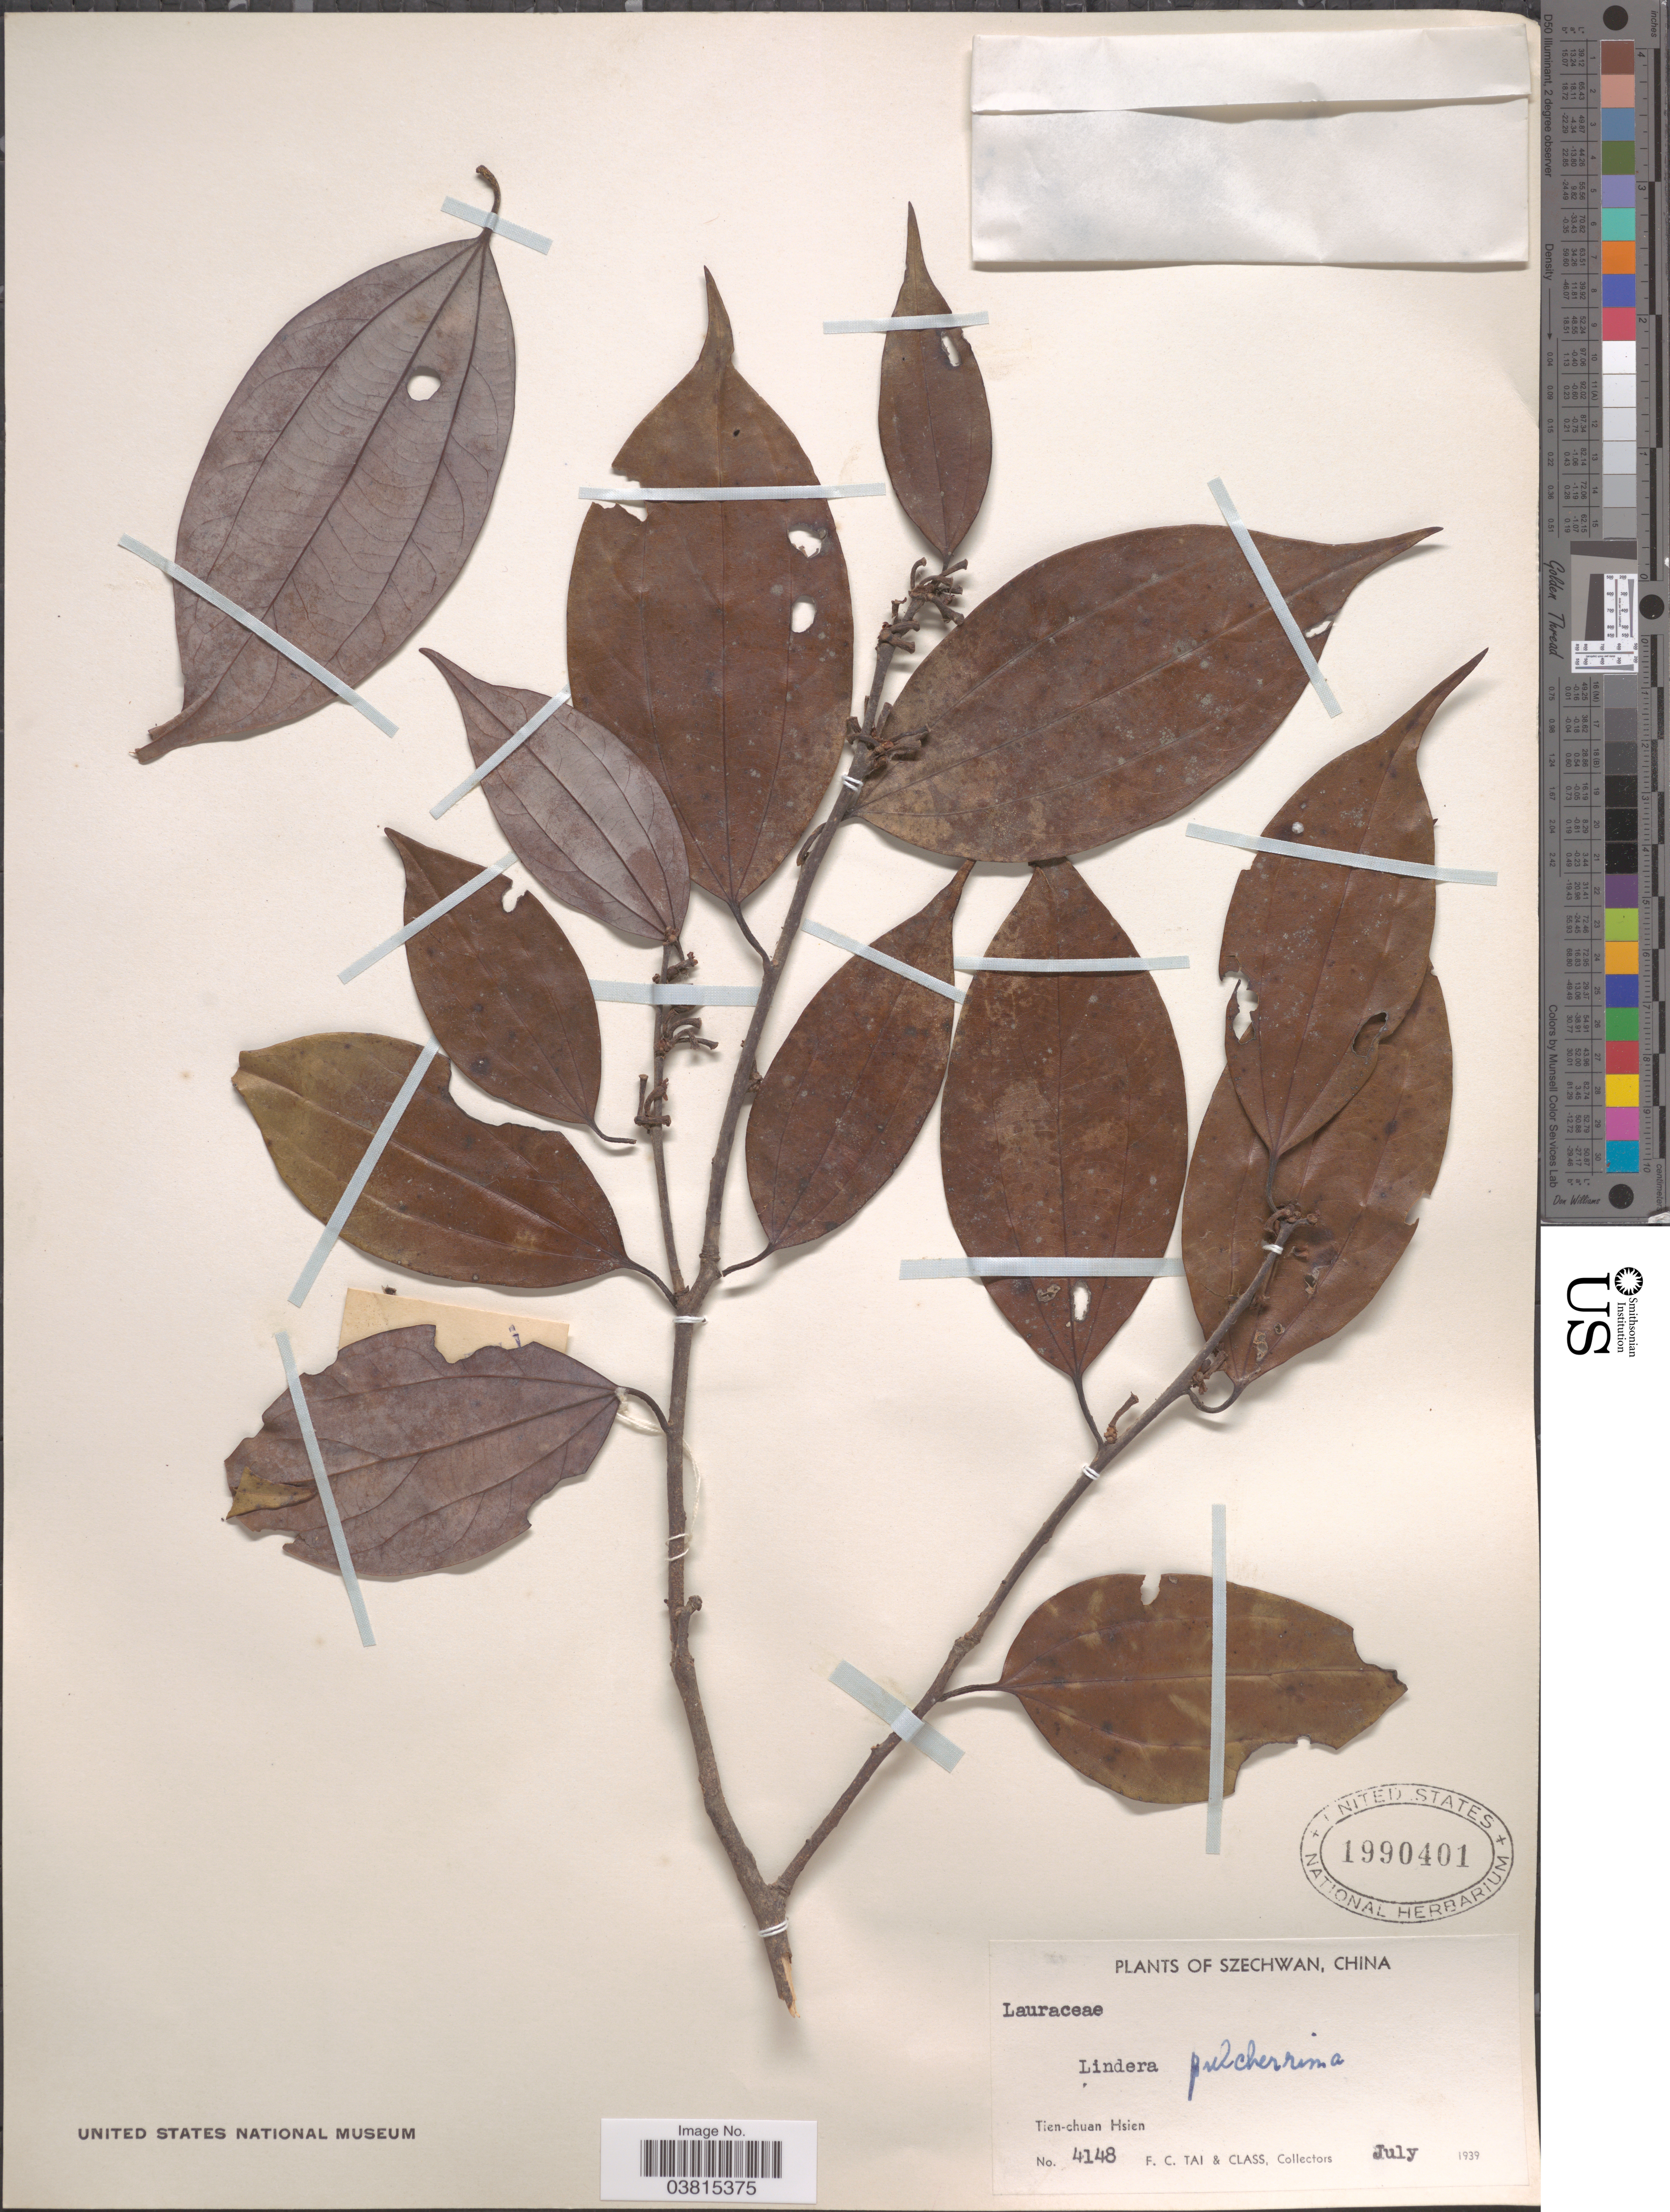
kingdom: Plantae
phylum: Tracheophyta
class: Magnoliopsida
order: Laurales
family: Lauraceae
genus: Lindera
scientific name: Lindera pulcherrima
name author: (Nees) Hook. f.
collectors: F. Tai & Class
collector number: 4148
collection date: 1939-07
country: China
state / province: Sichuan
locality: Szechwan. Tien-chuan Hsien.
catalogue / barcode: US 1990401